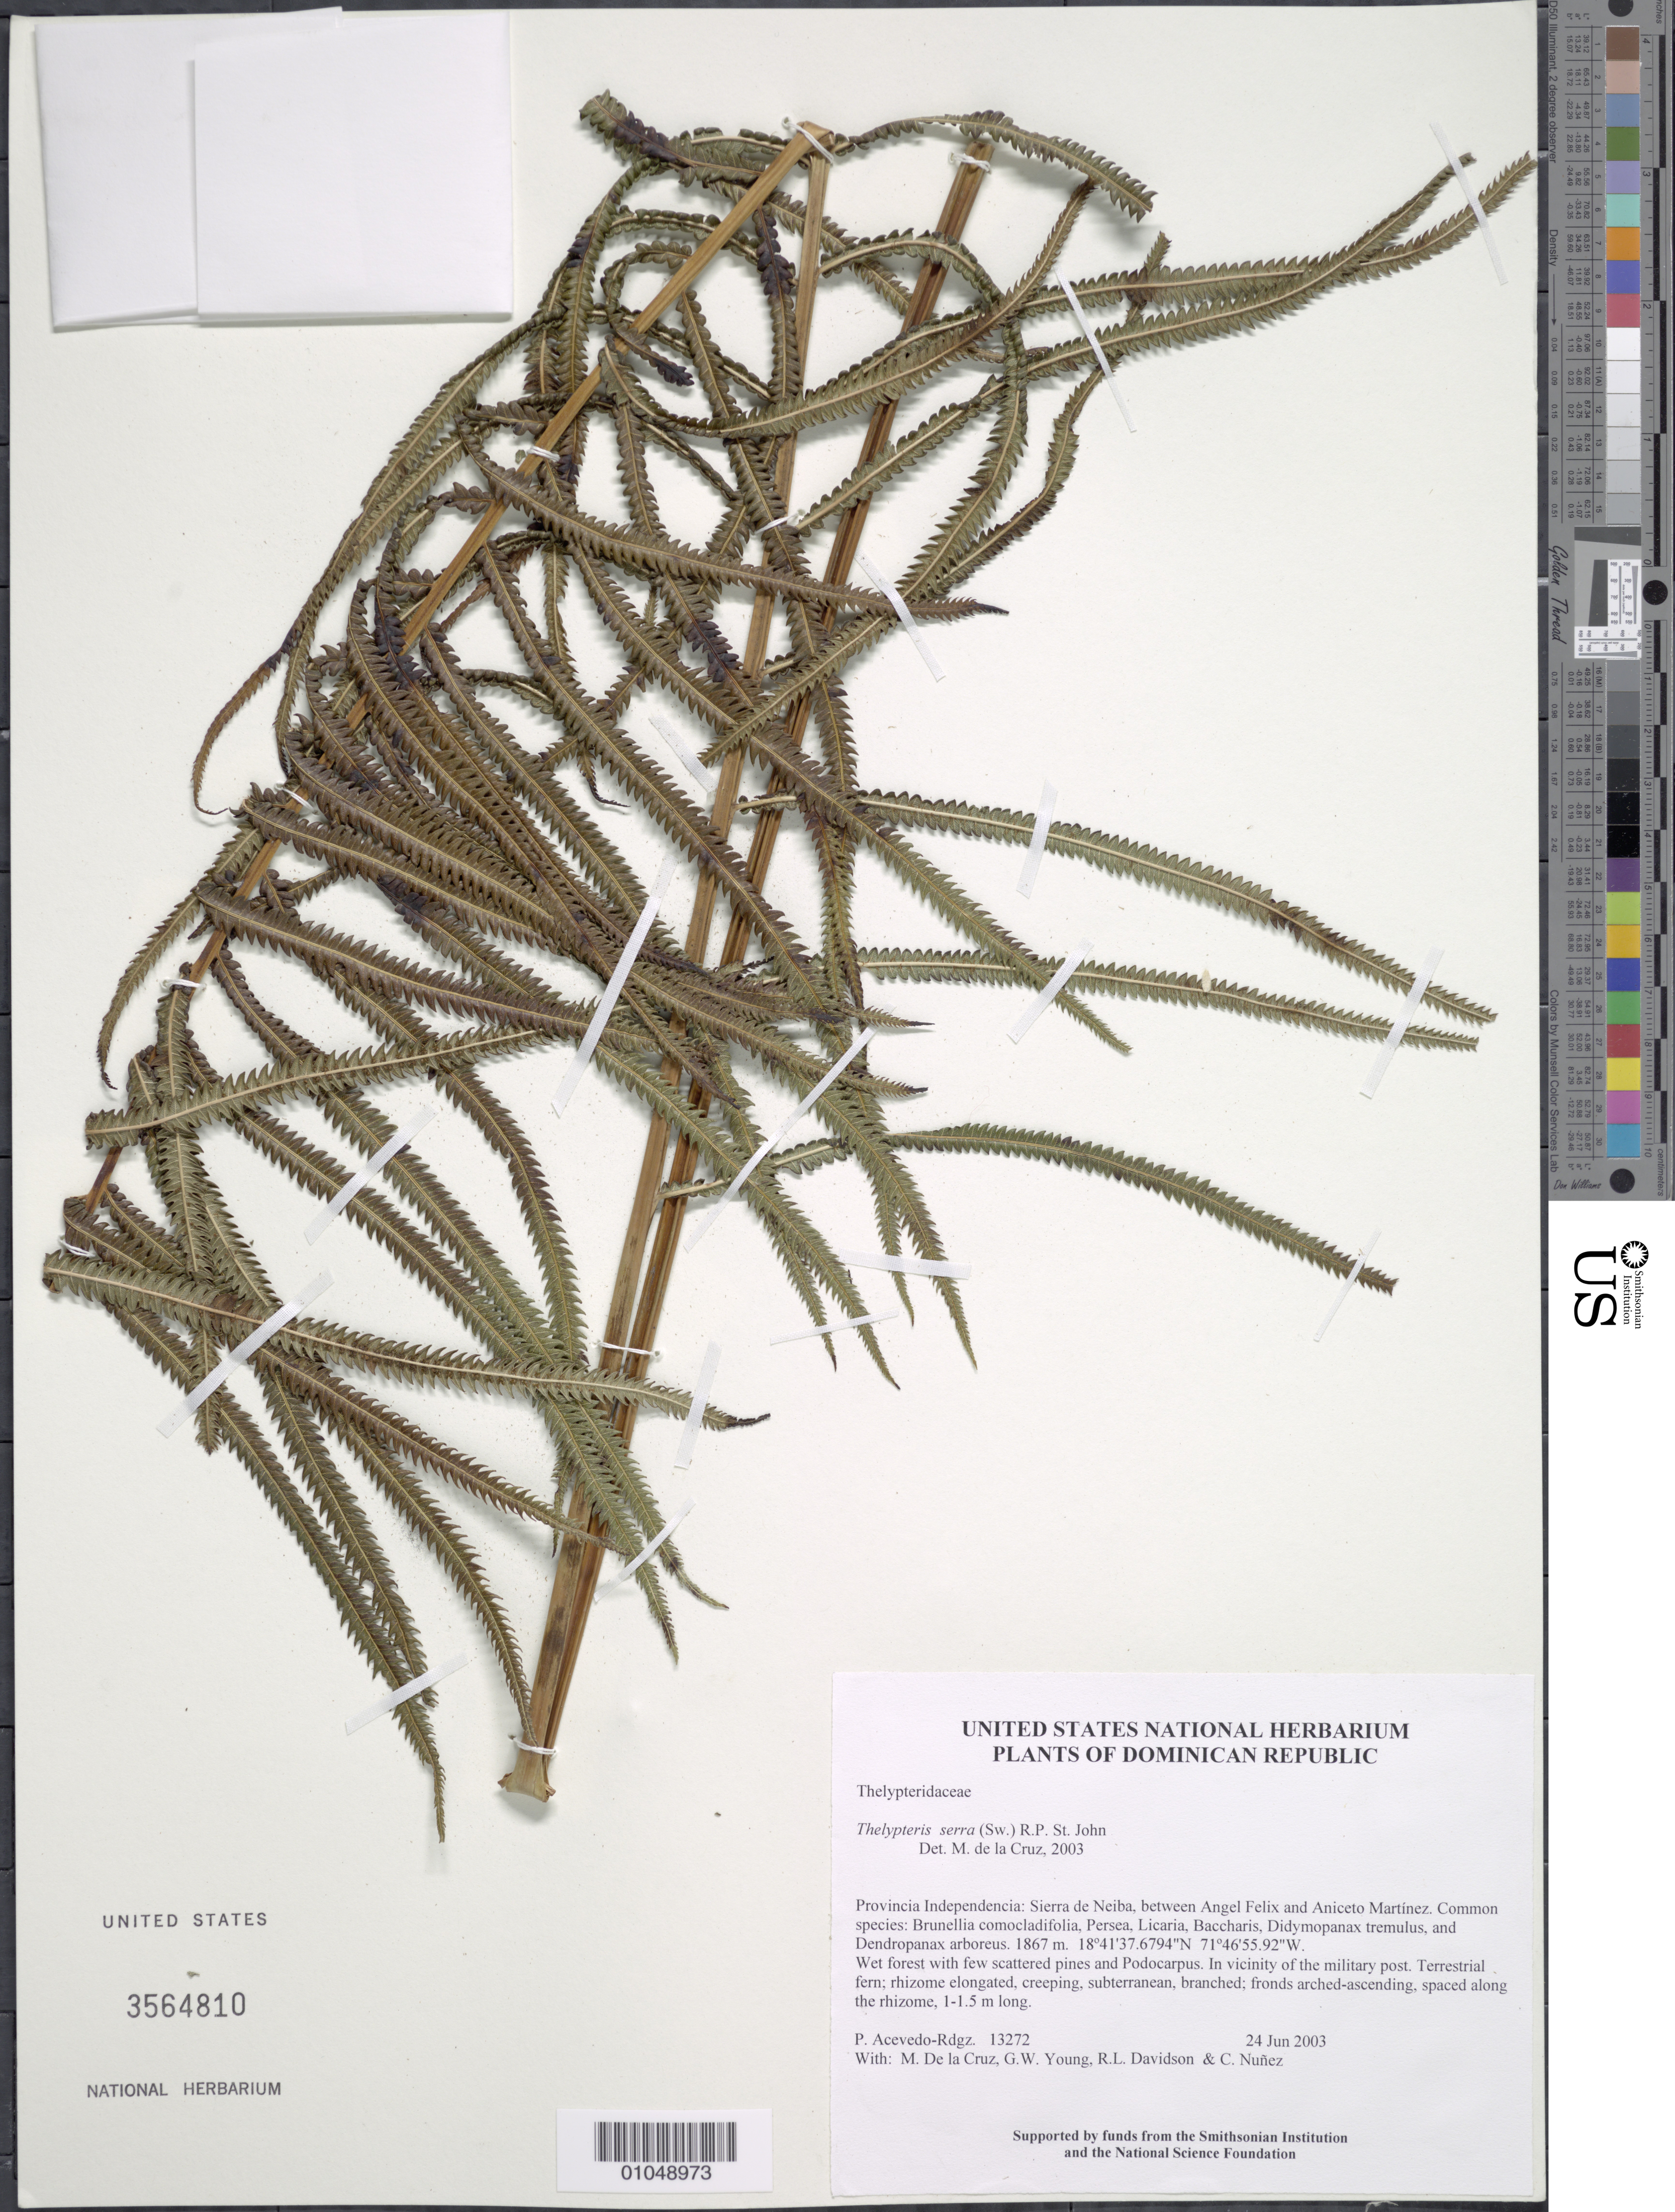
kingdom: Plantae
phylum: Tracheophyta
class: Polypodiopsida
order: Polypodiales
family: Thelypteridaceae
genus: Christella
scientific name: Christella serra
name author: (Sw.) Holttum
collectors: P. Acevedo-Rodr., M. de la Cruz, J. Rawlins, G. Young, R. Davidson & C. Nunez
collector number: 13272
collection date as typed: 24 Jun 2003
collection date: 2003-06-24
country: Dominican Republic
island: Hispaniola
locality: Provincia Independencia: Sierra de Neiba, between Angel Felix and Aniceto Martínez. Common species: Brunellia comocladifolia, Persea, Licaria, Baccharis, Didymopanax tremulus, and Dendropanax arboreus.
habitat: Wet forest with few scattered pines and Podocarpus. In vicinity of the military post.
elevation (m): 1867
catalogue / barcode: US 3564810